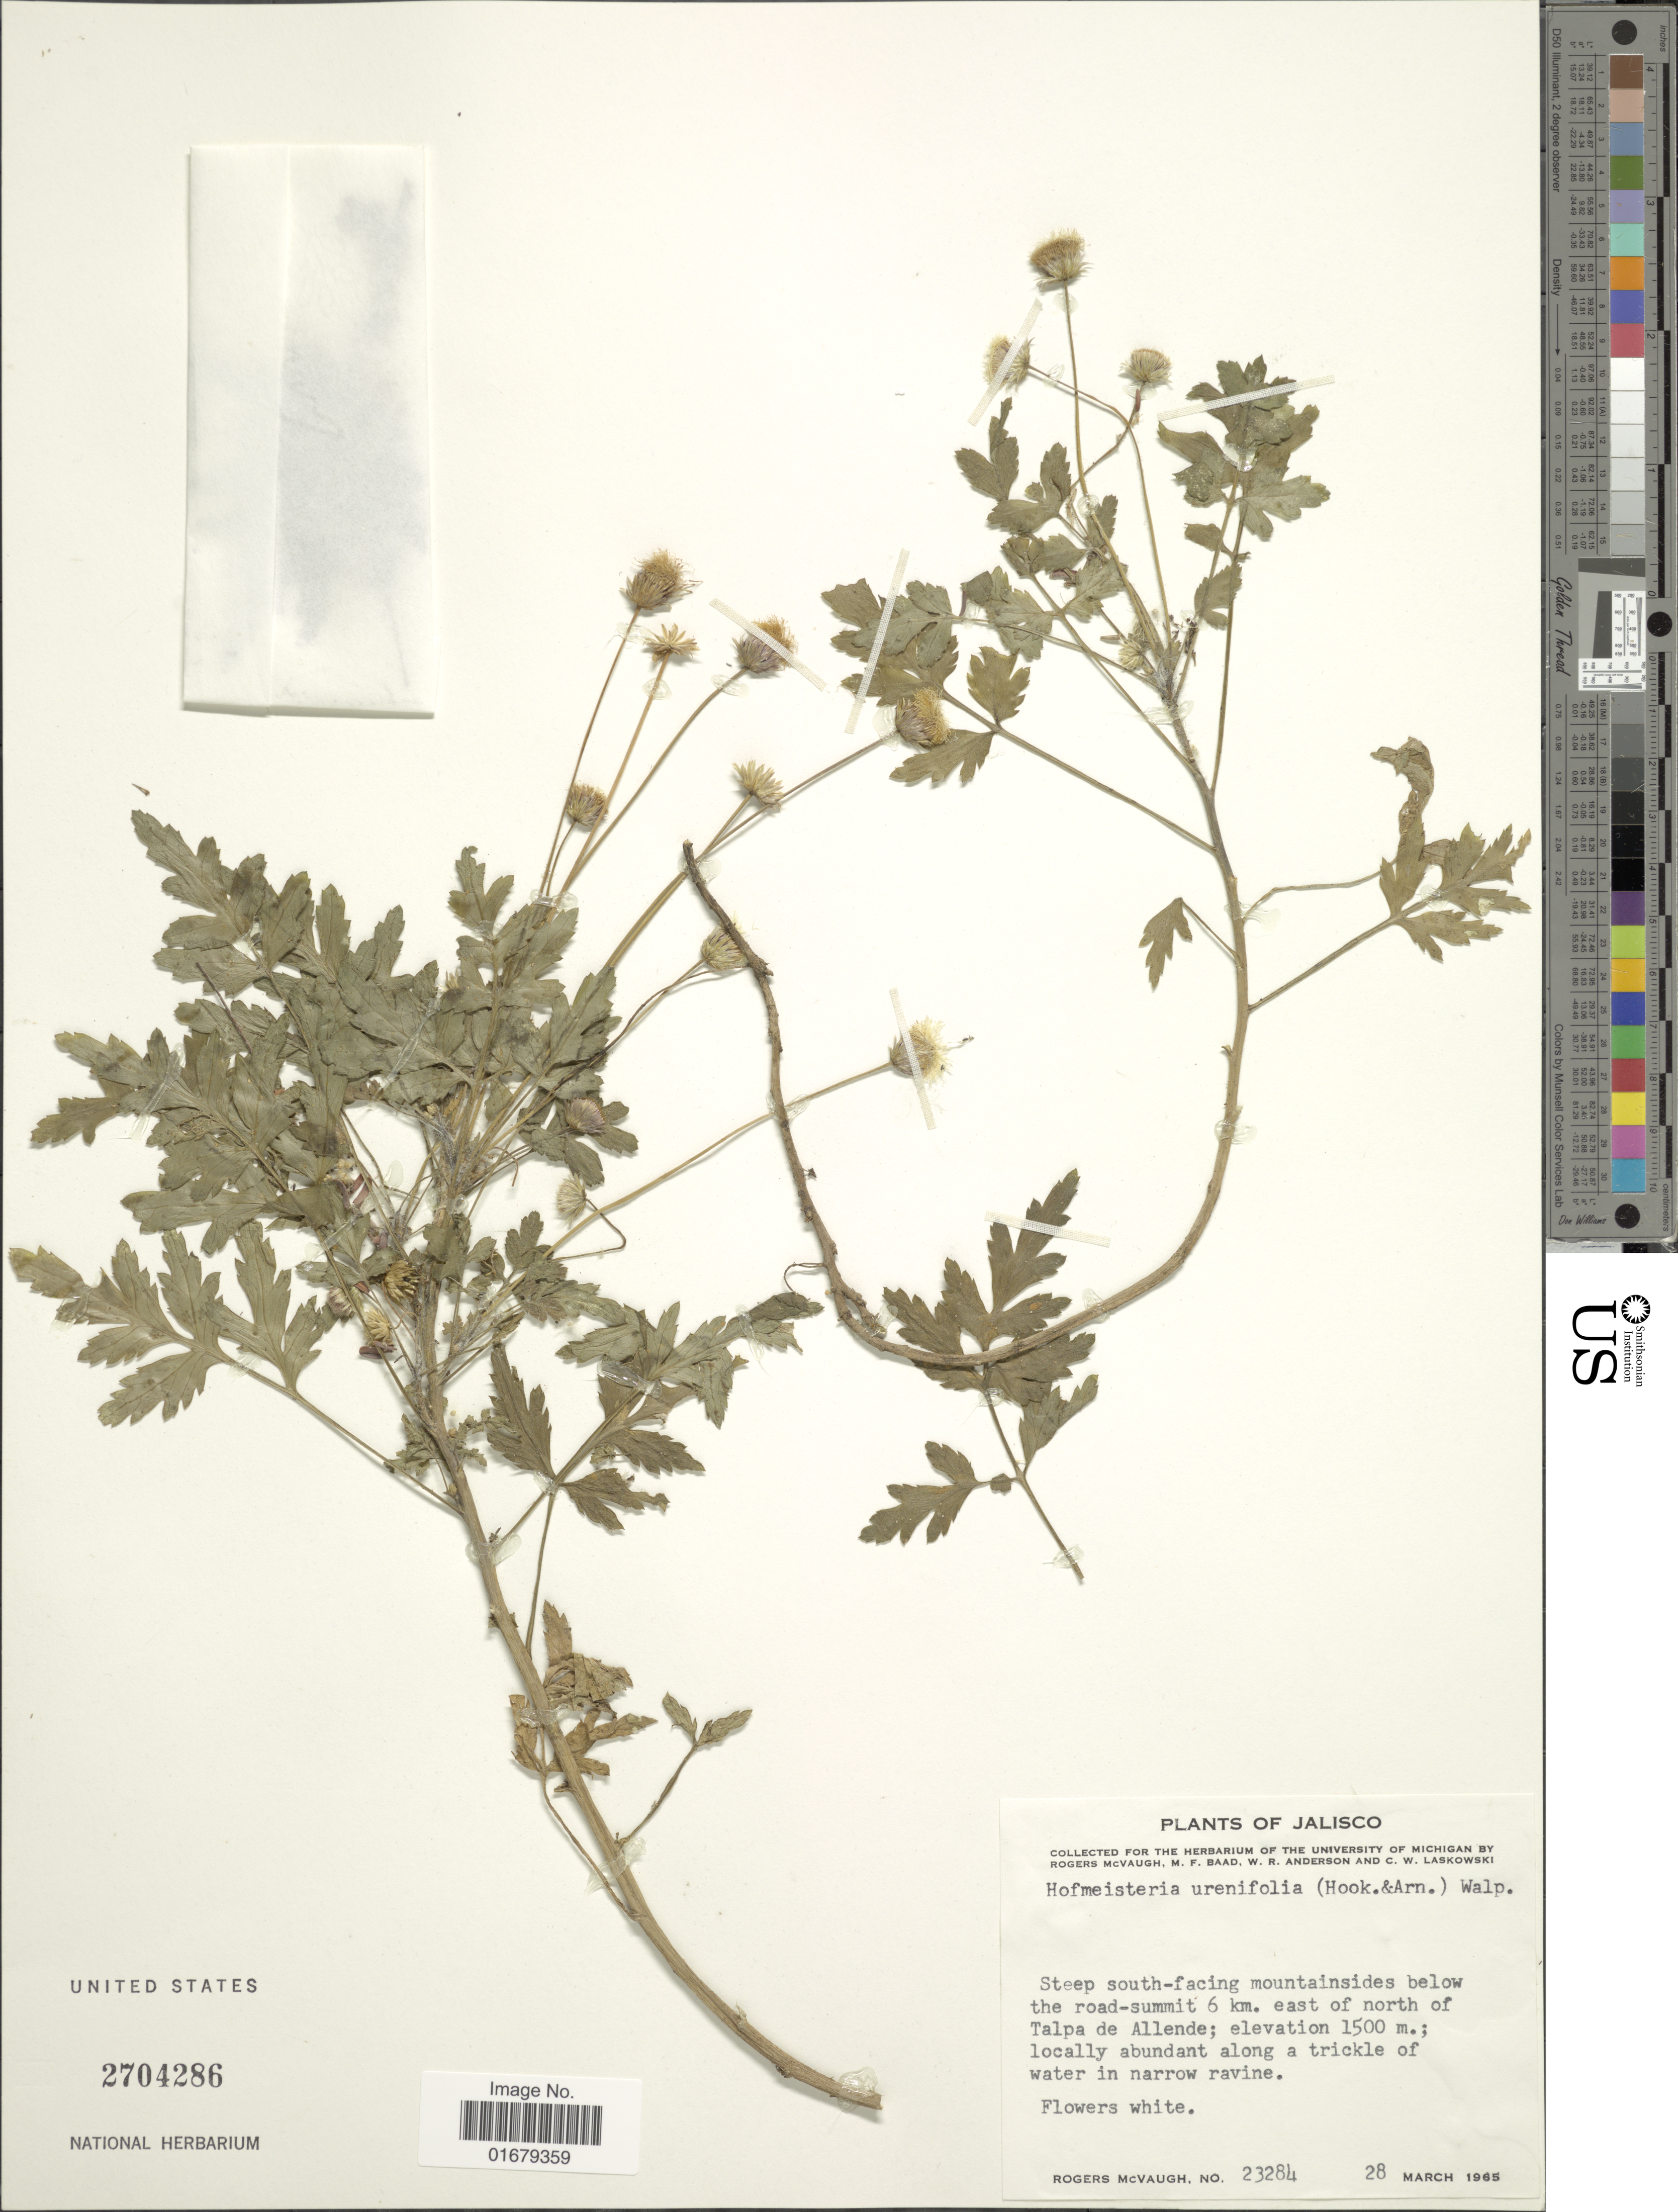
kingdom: Plantae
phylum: Tracheophyta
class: Magnoliopsida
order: Asterales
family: Asteraceae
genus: Hofmeisteria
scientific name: Hofmeisteria urenifolia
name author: (Hook. & Arn.) Walp.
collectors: R. McVaugh, M. F. Baad, W. Anderson & C. Laskowski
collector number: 23284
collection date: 1965-03-28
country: Mexico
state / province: Jalisco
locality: Below the road - summit 6 km. east of north of Talpa de Allende, locally abundant along a trickle of Water in narrow ravine.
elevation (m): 1500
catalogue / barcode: US 2704286